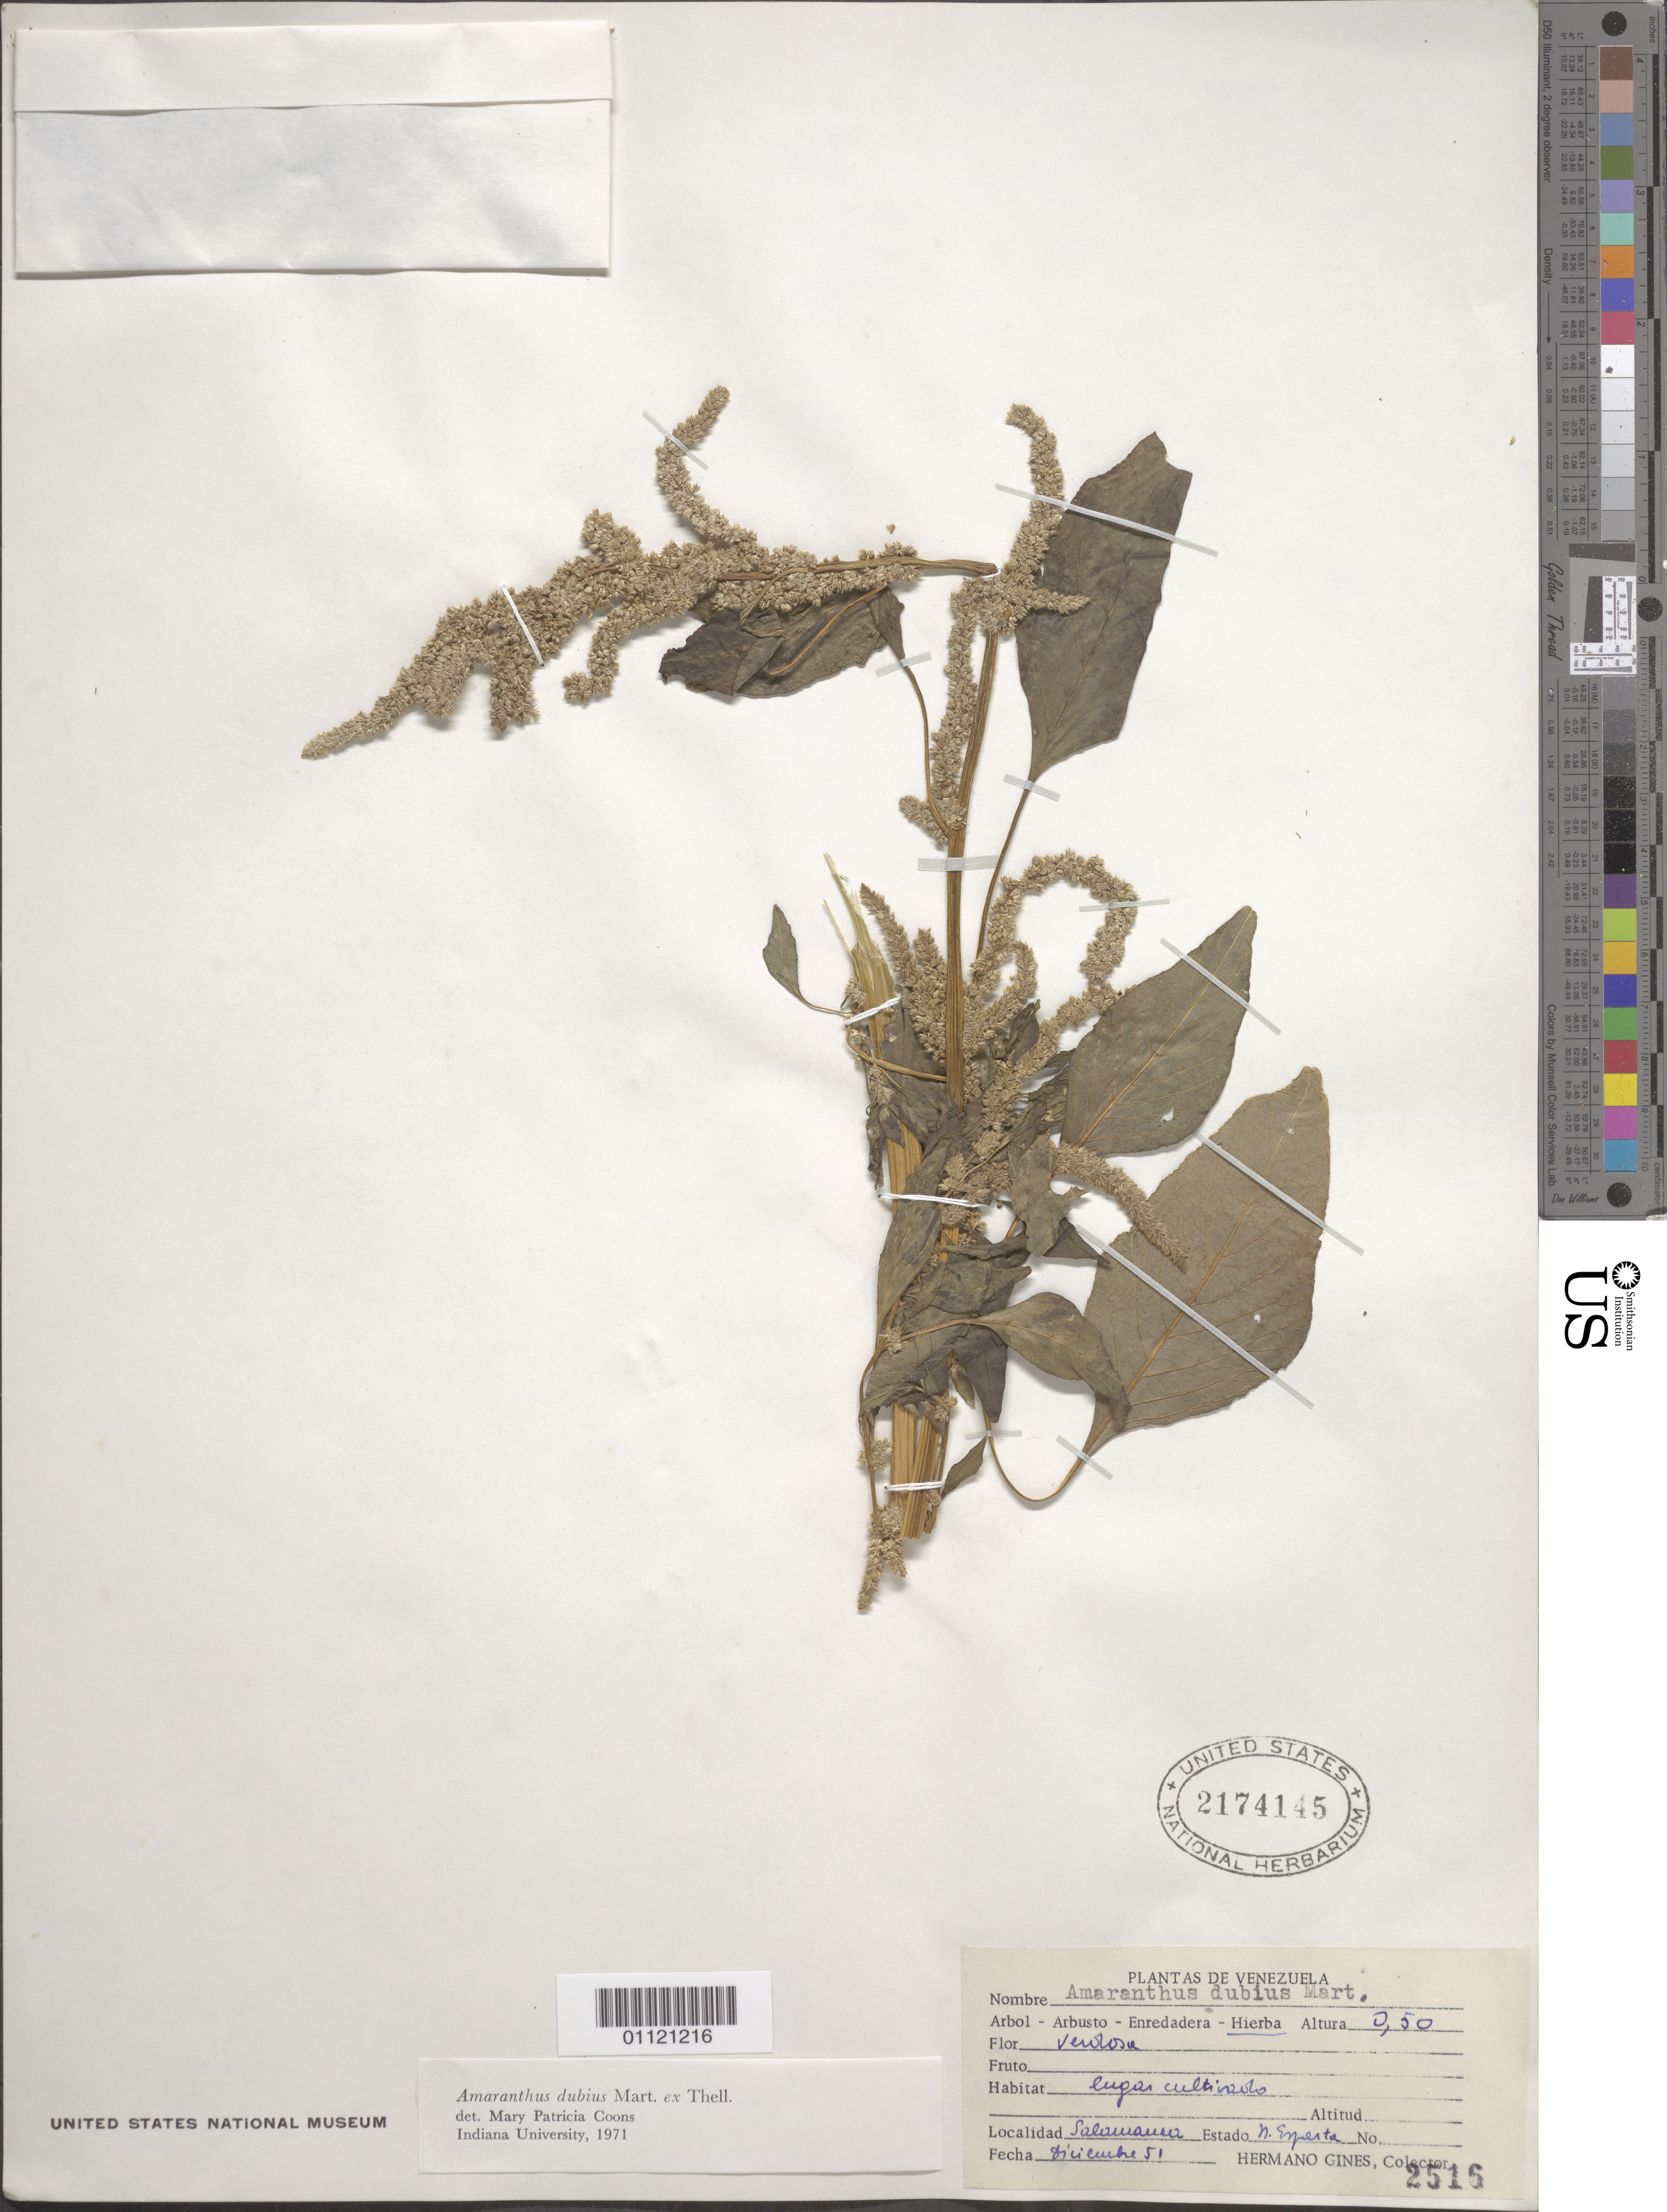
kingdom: Plantae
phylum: Tracheophyta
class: Magnoliopsida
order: Caryophyllales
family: Amaranthaceae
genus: Amaranthus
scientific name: Amaranthus dubius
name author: Mart. ex Thell.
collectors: Bro. Gines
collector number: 2516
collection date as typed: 01 Dec 1951 to 31 Dec 1951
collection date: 1951-12-01/1951-12-31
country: Venezuela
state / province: Nueva Esparta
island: Margarita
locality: Salamanca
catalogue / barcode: US 2174145